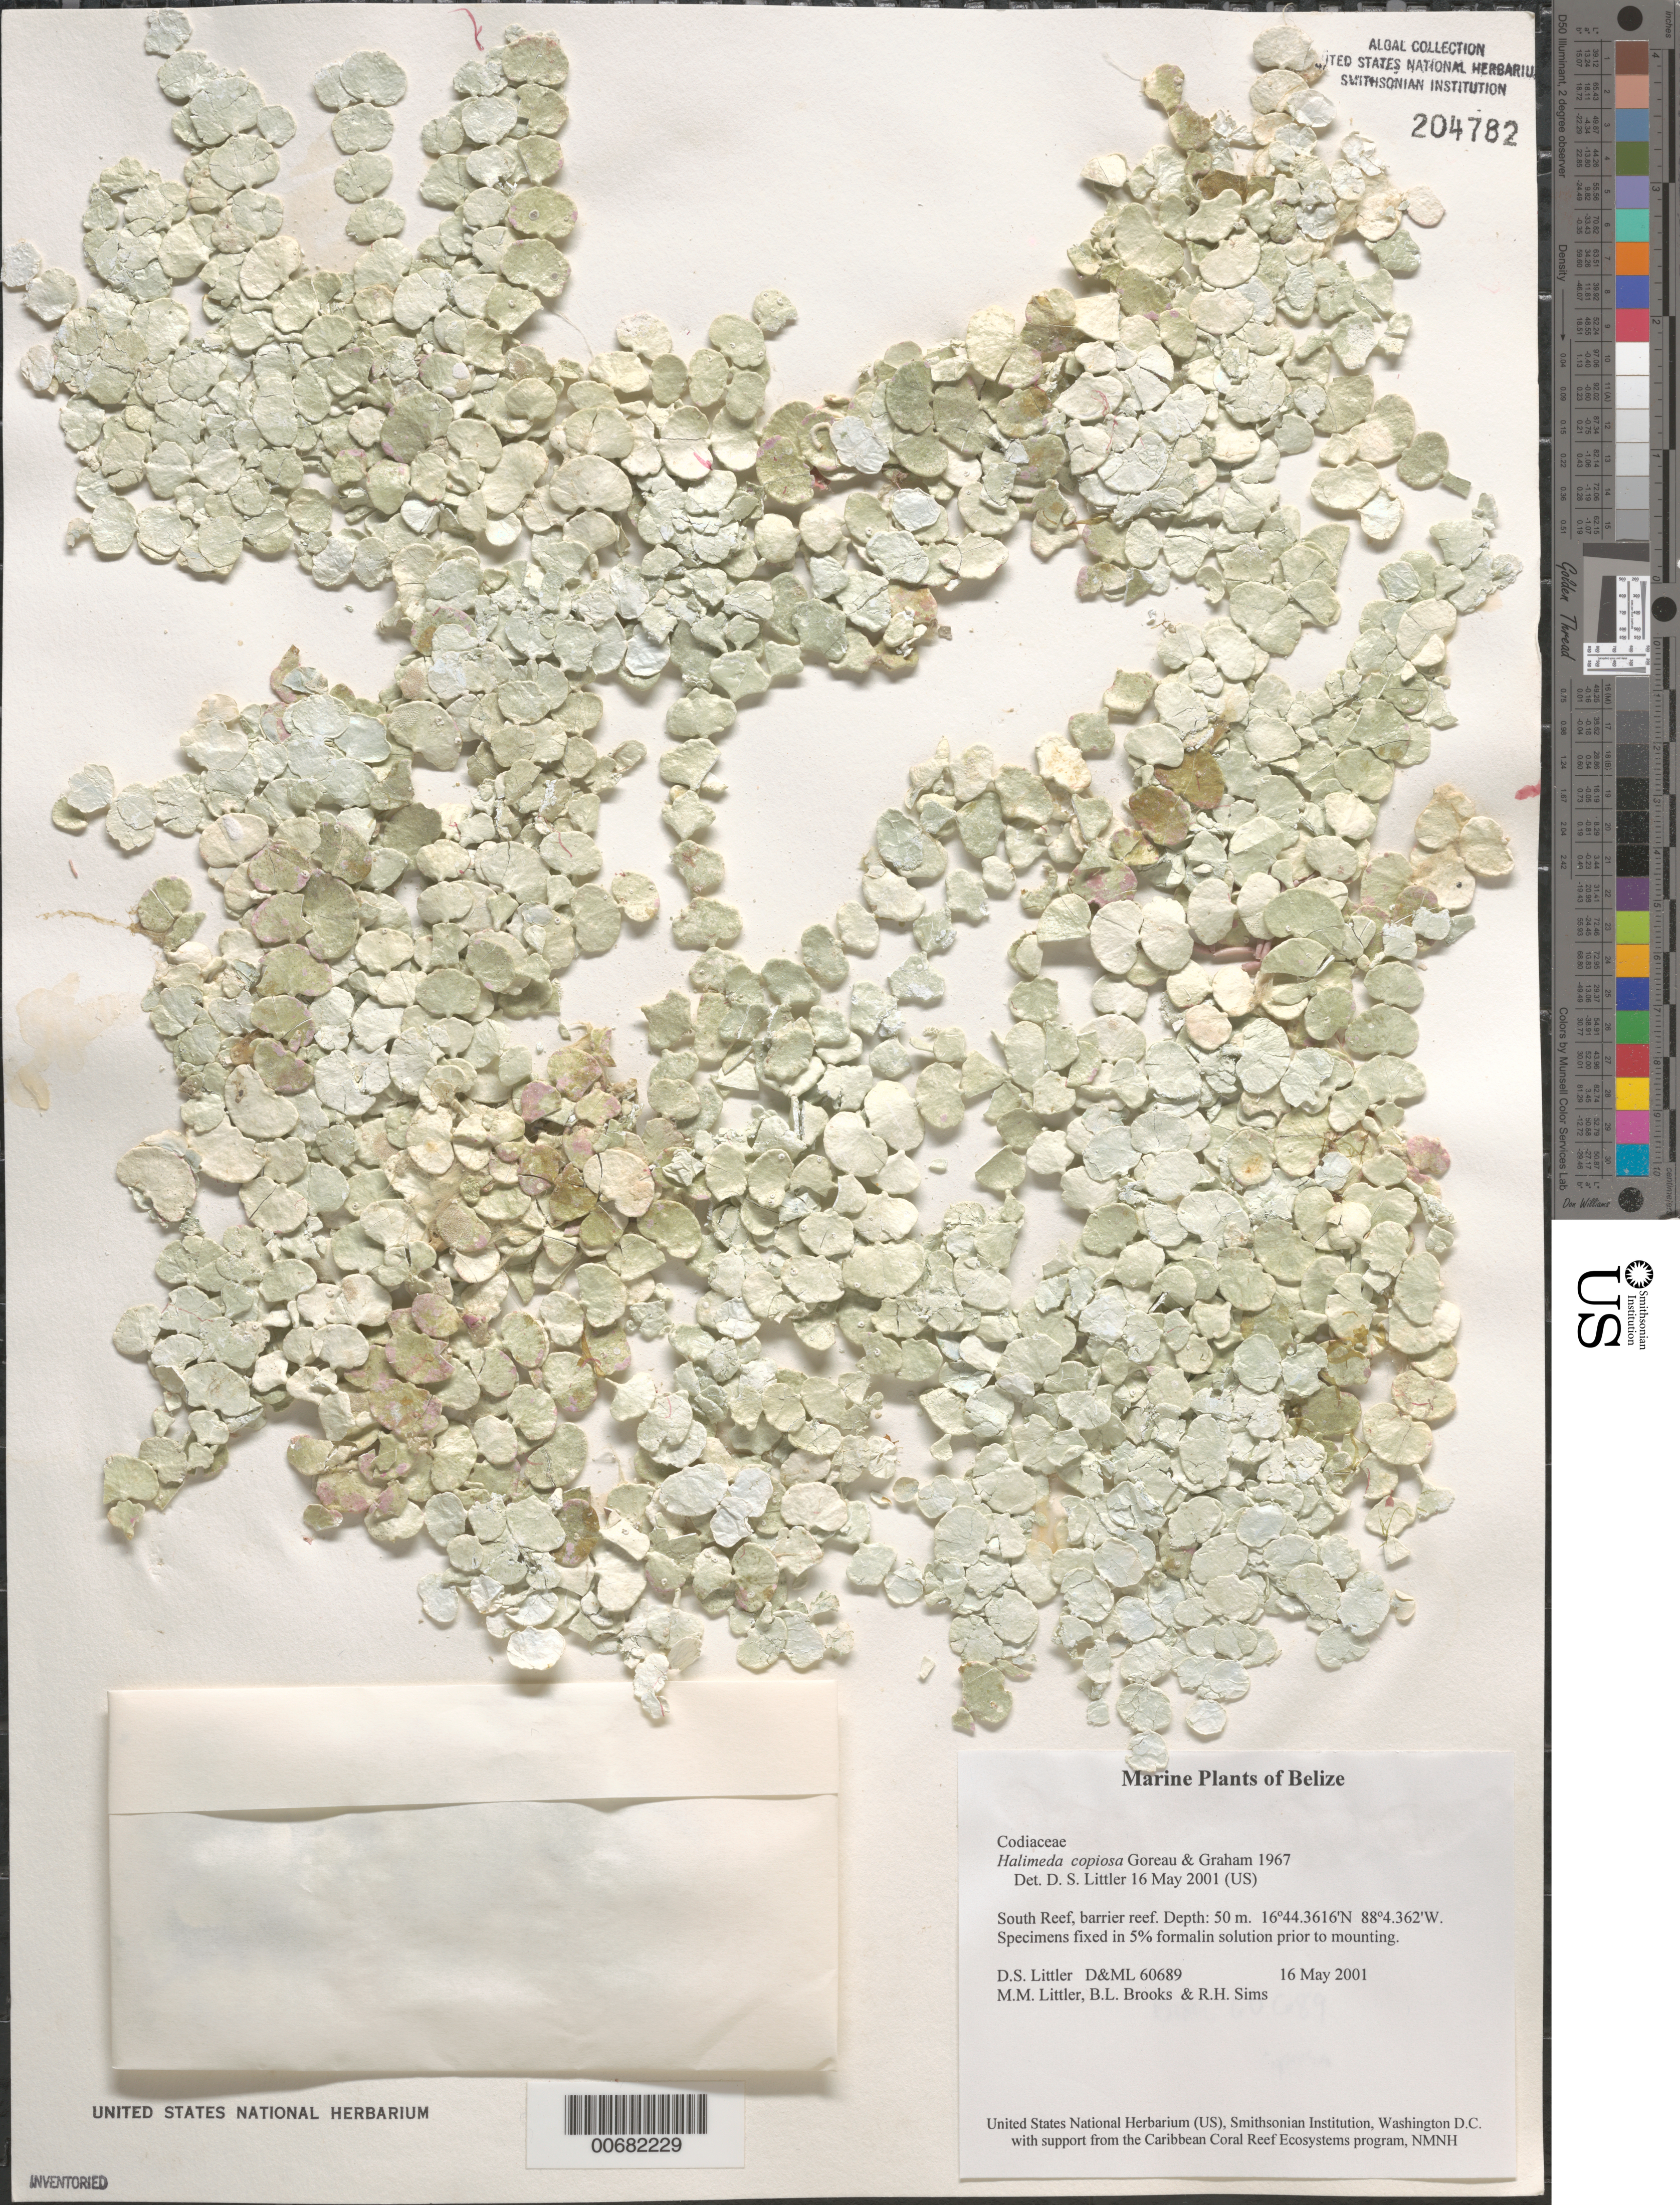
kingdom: Plantae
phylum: Chlorophyta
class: Ulvophyceae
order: Bryopsidales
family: Halimedaceae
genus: Halimeda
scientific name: Halimeda copiosa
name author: Goreau & E.A. Graham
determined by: Littler, D. S.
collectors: D. S. Littler, M. M. Littler, B. Brooks & R. H. Sims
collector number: D&ML 60689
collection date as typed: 16 May 2001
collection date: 2001-05-16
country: Belize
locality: South Reef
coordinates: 16 44.3616' N, 88 4.362' W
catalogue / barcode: US 204782